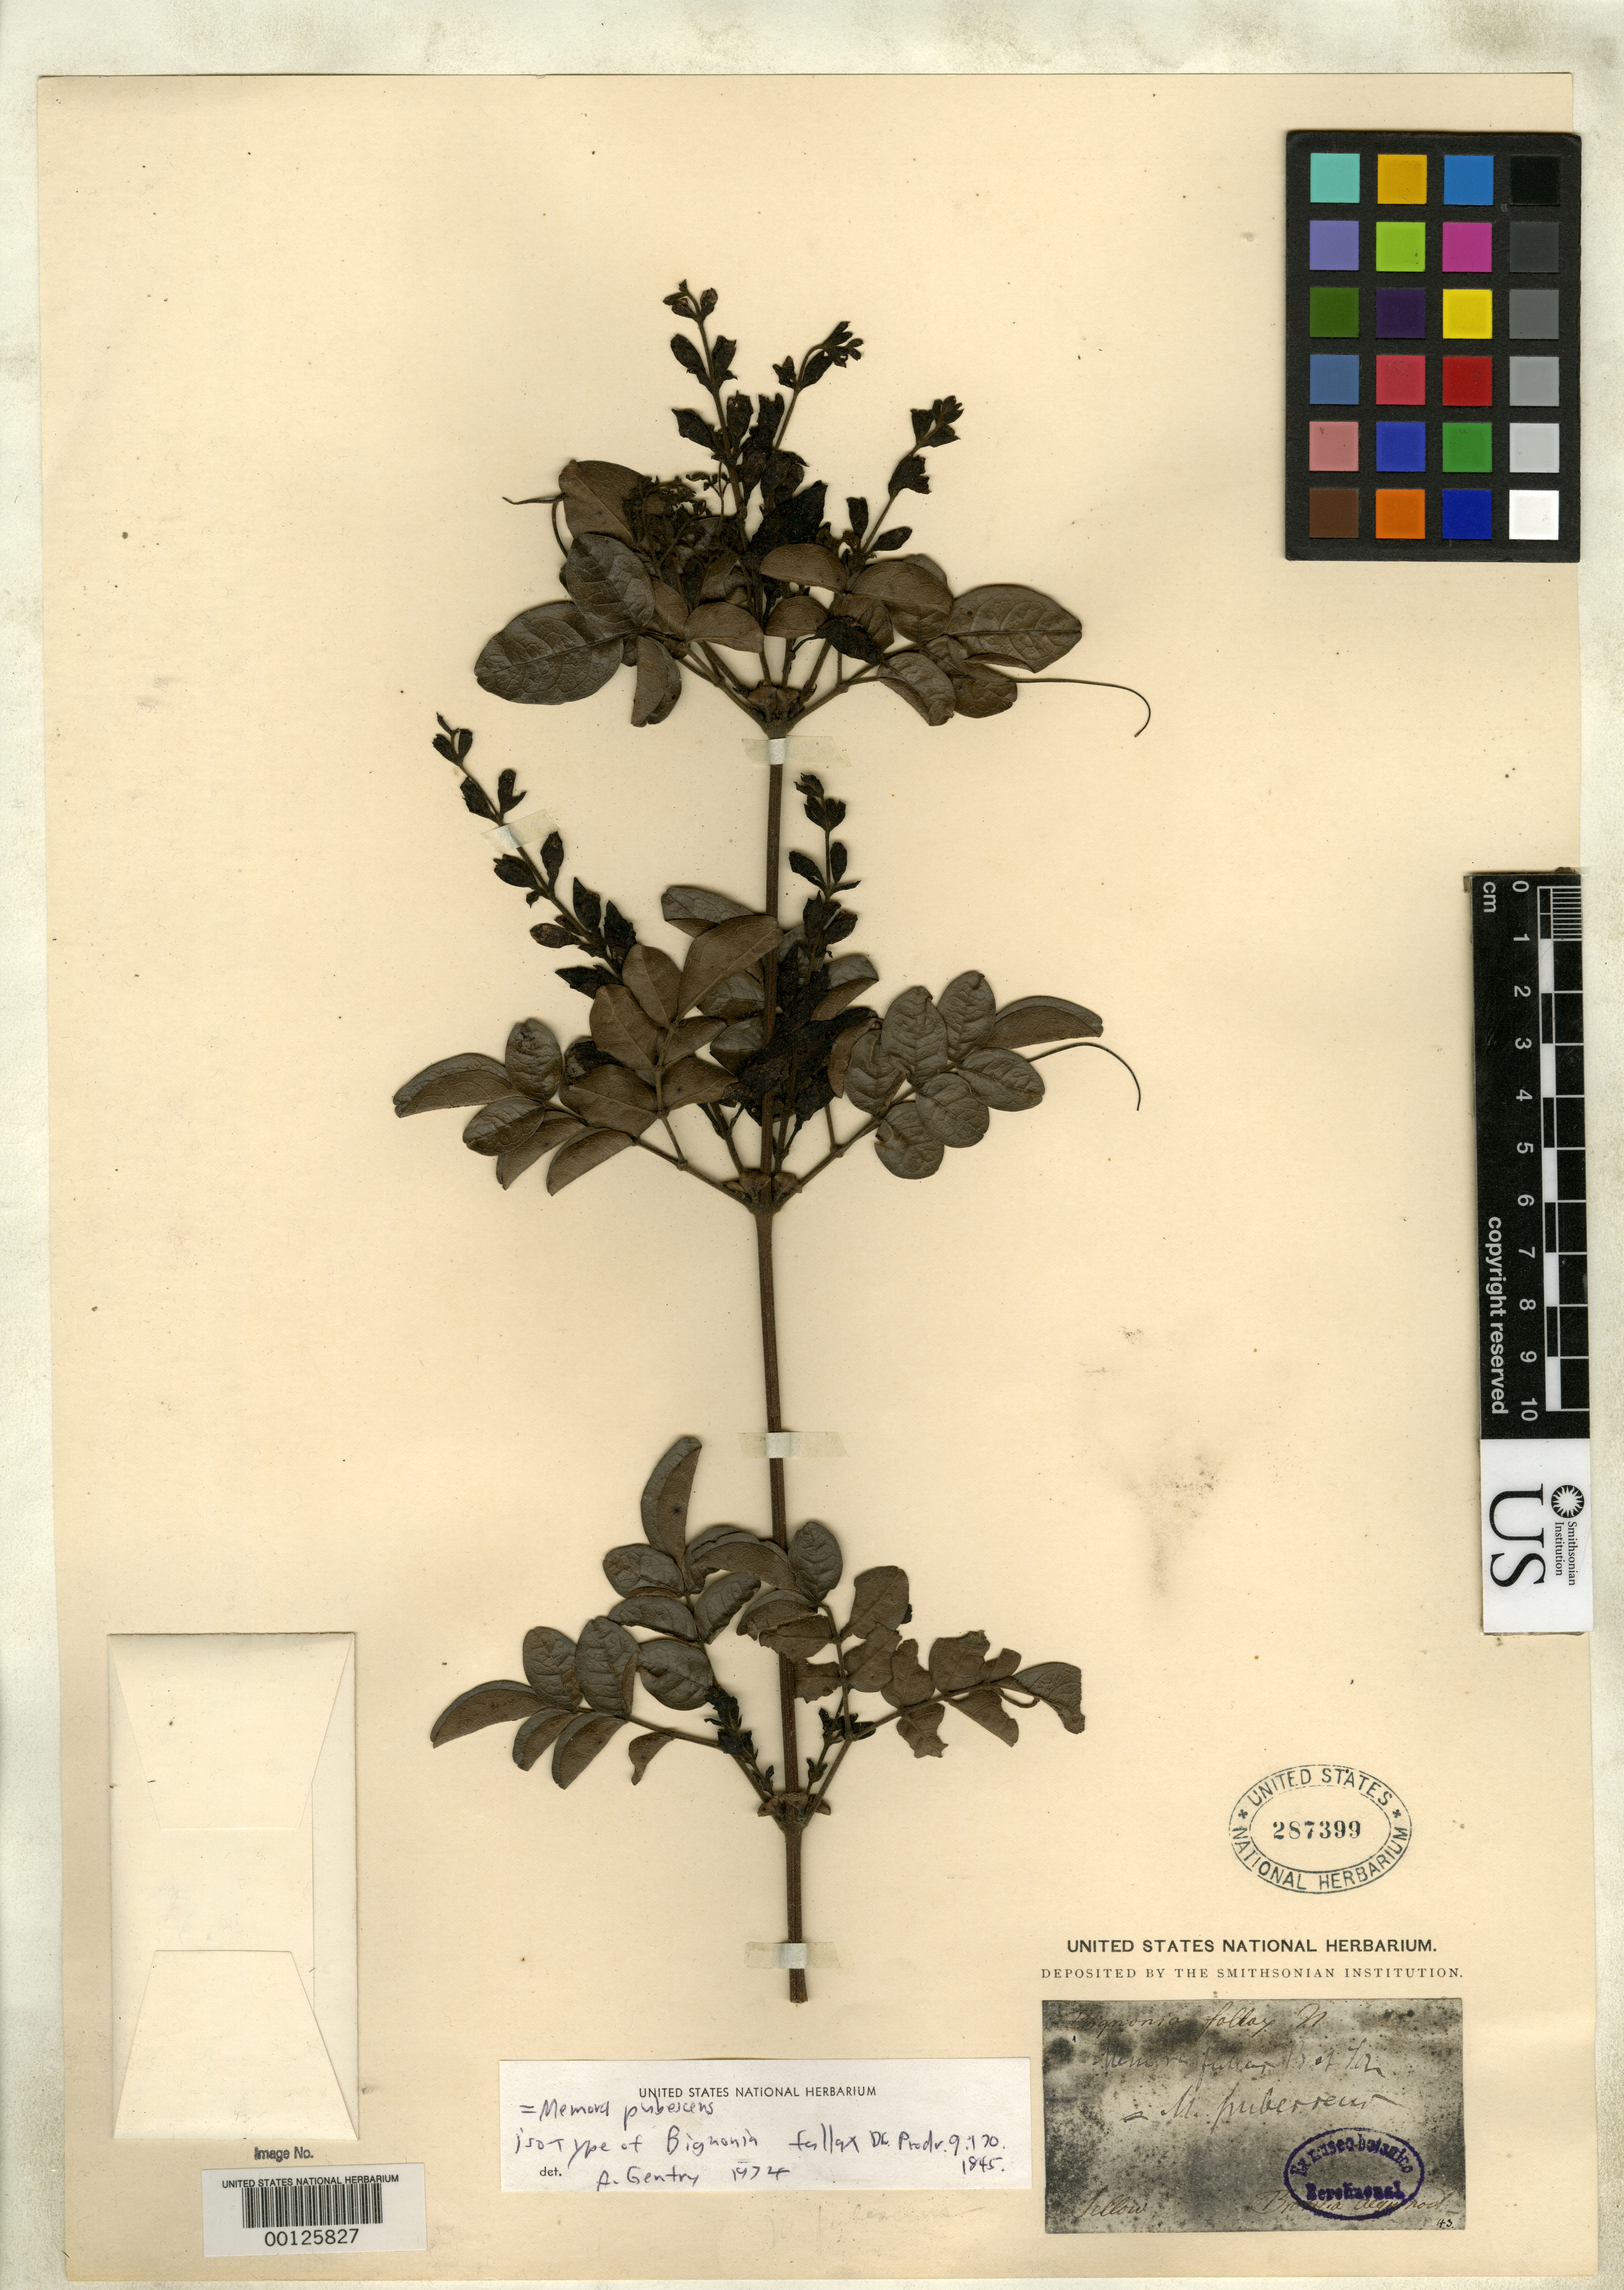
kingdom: Plantae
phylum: Tracheophyta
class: Magnoliopsida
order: Lamiales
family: Bignoniaceae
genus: Bignonia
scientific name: Bignonia fallax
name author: A. DC. in DC.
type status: Isotype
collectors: F. Sellow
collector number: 43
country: Brazil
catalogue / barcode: US 287399